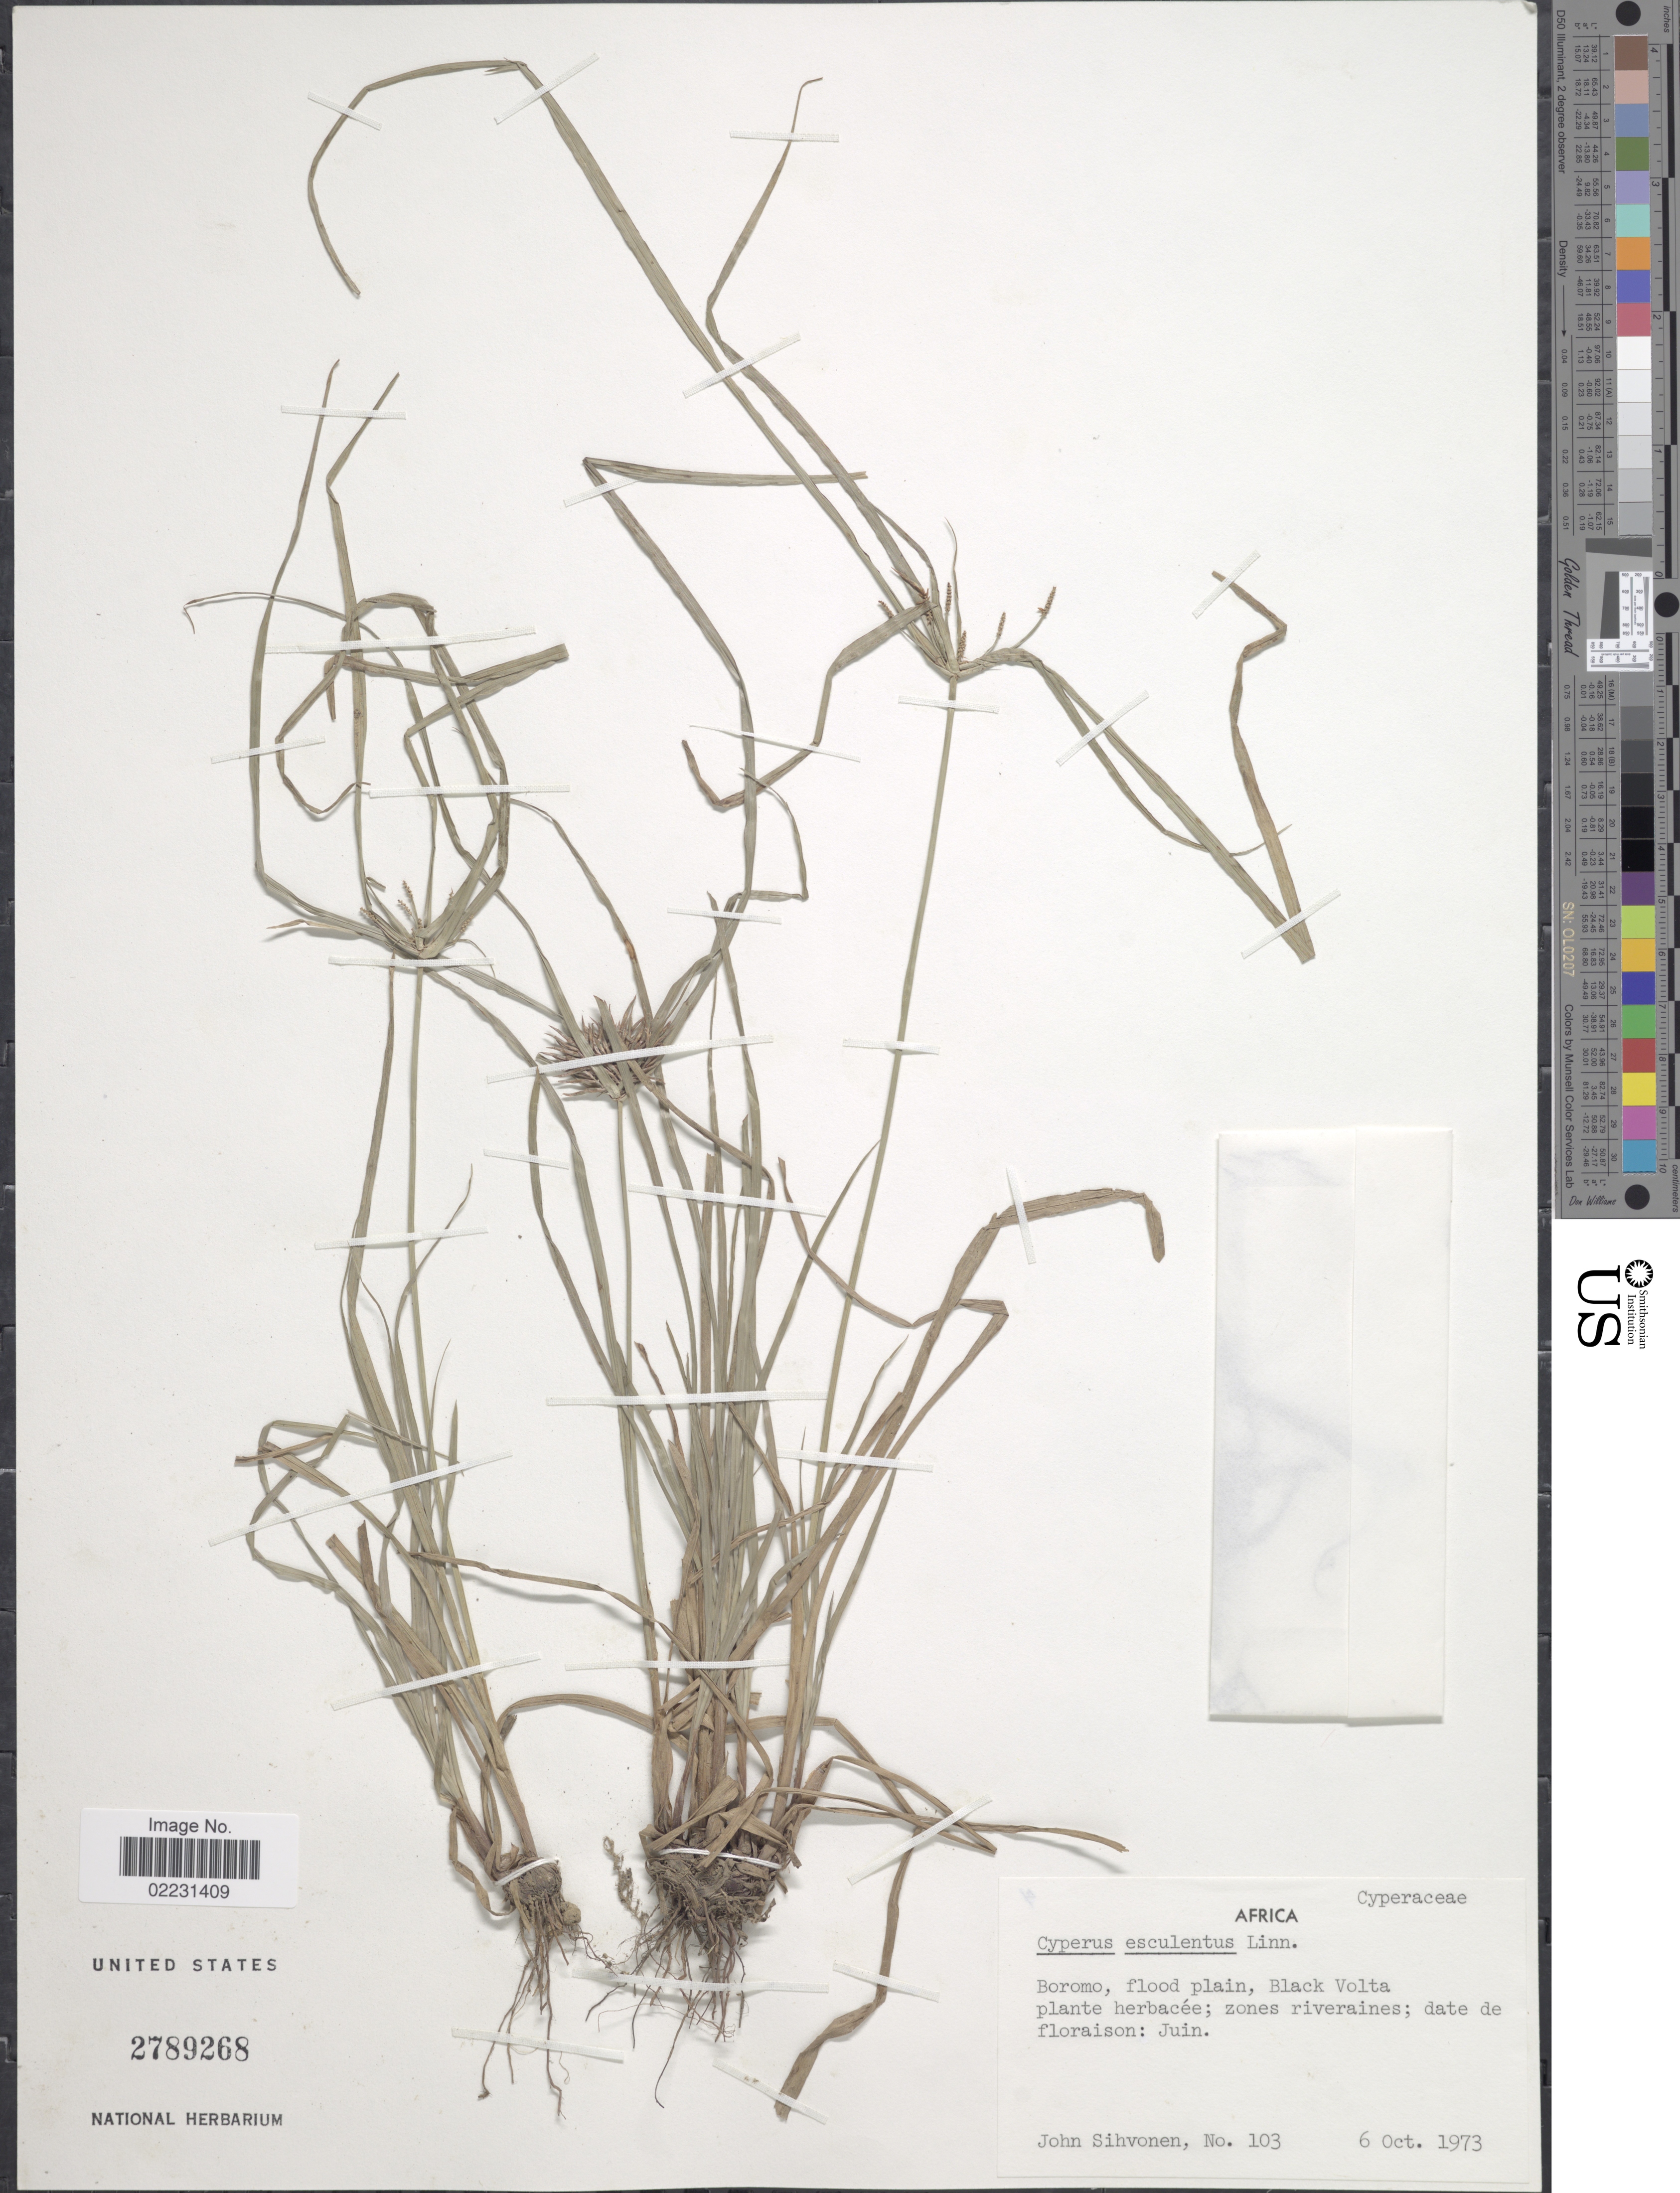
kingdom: Plantae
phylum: Tracheophyta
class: Liliopsida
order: Poales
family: Cyperaceae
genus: Cyperus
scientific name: Cyperus sp.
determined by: Strong, Mark T., (BOT), Smithsonian Institution - National Museum of Natural History (UNITED STATES)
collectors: J. Sihvonen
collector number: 103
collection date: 1973-10-06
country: Burkina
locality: Africa, Boromo flood plain, Black Volta.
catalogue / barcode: US 2789268